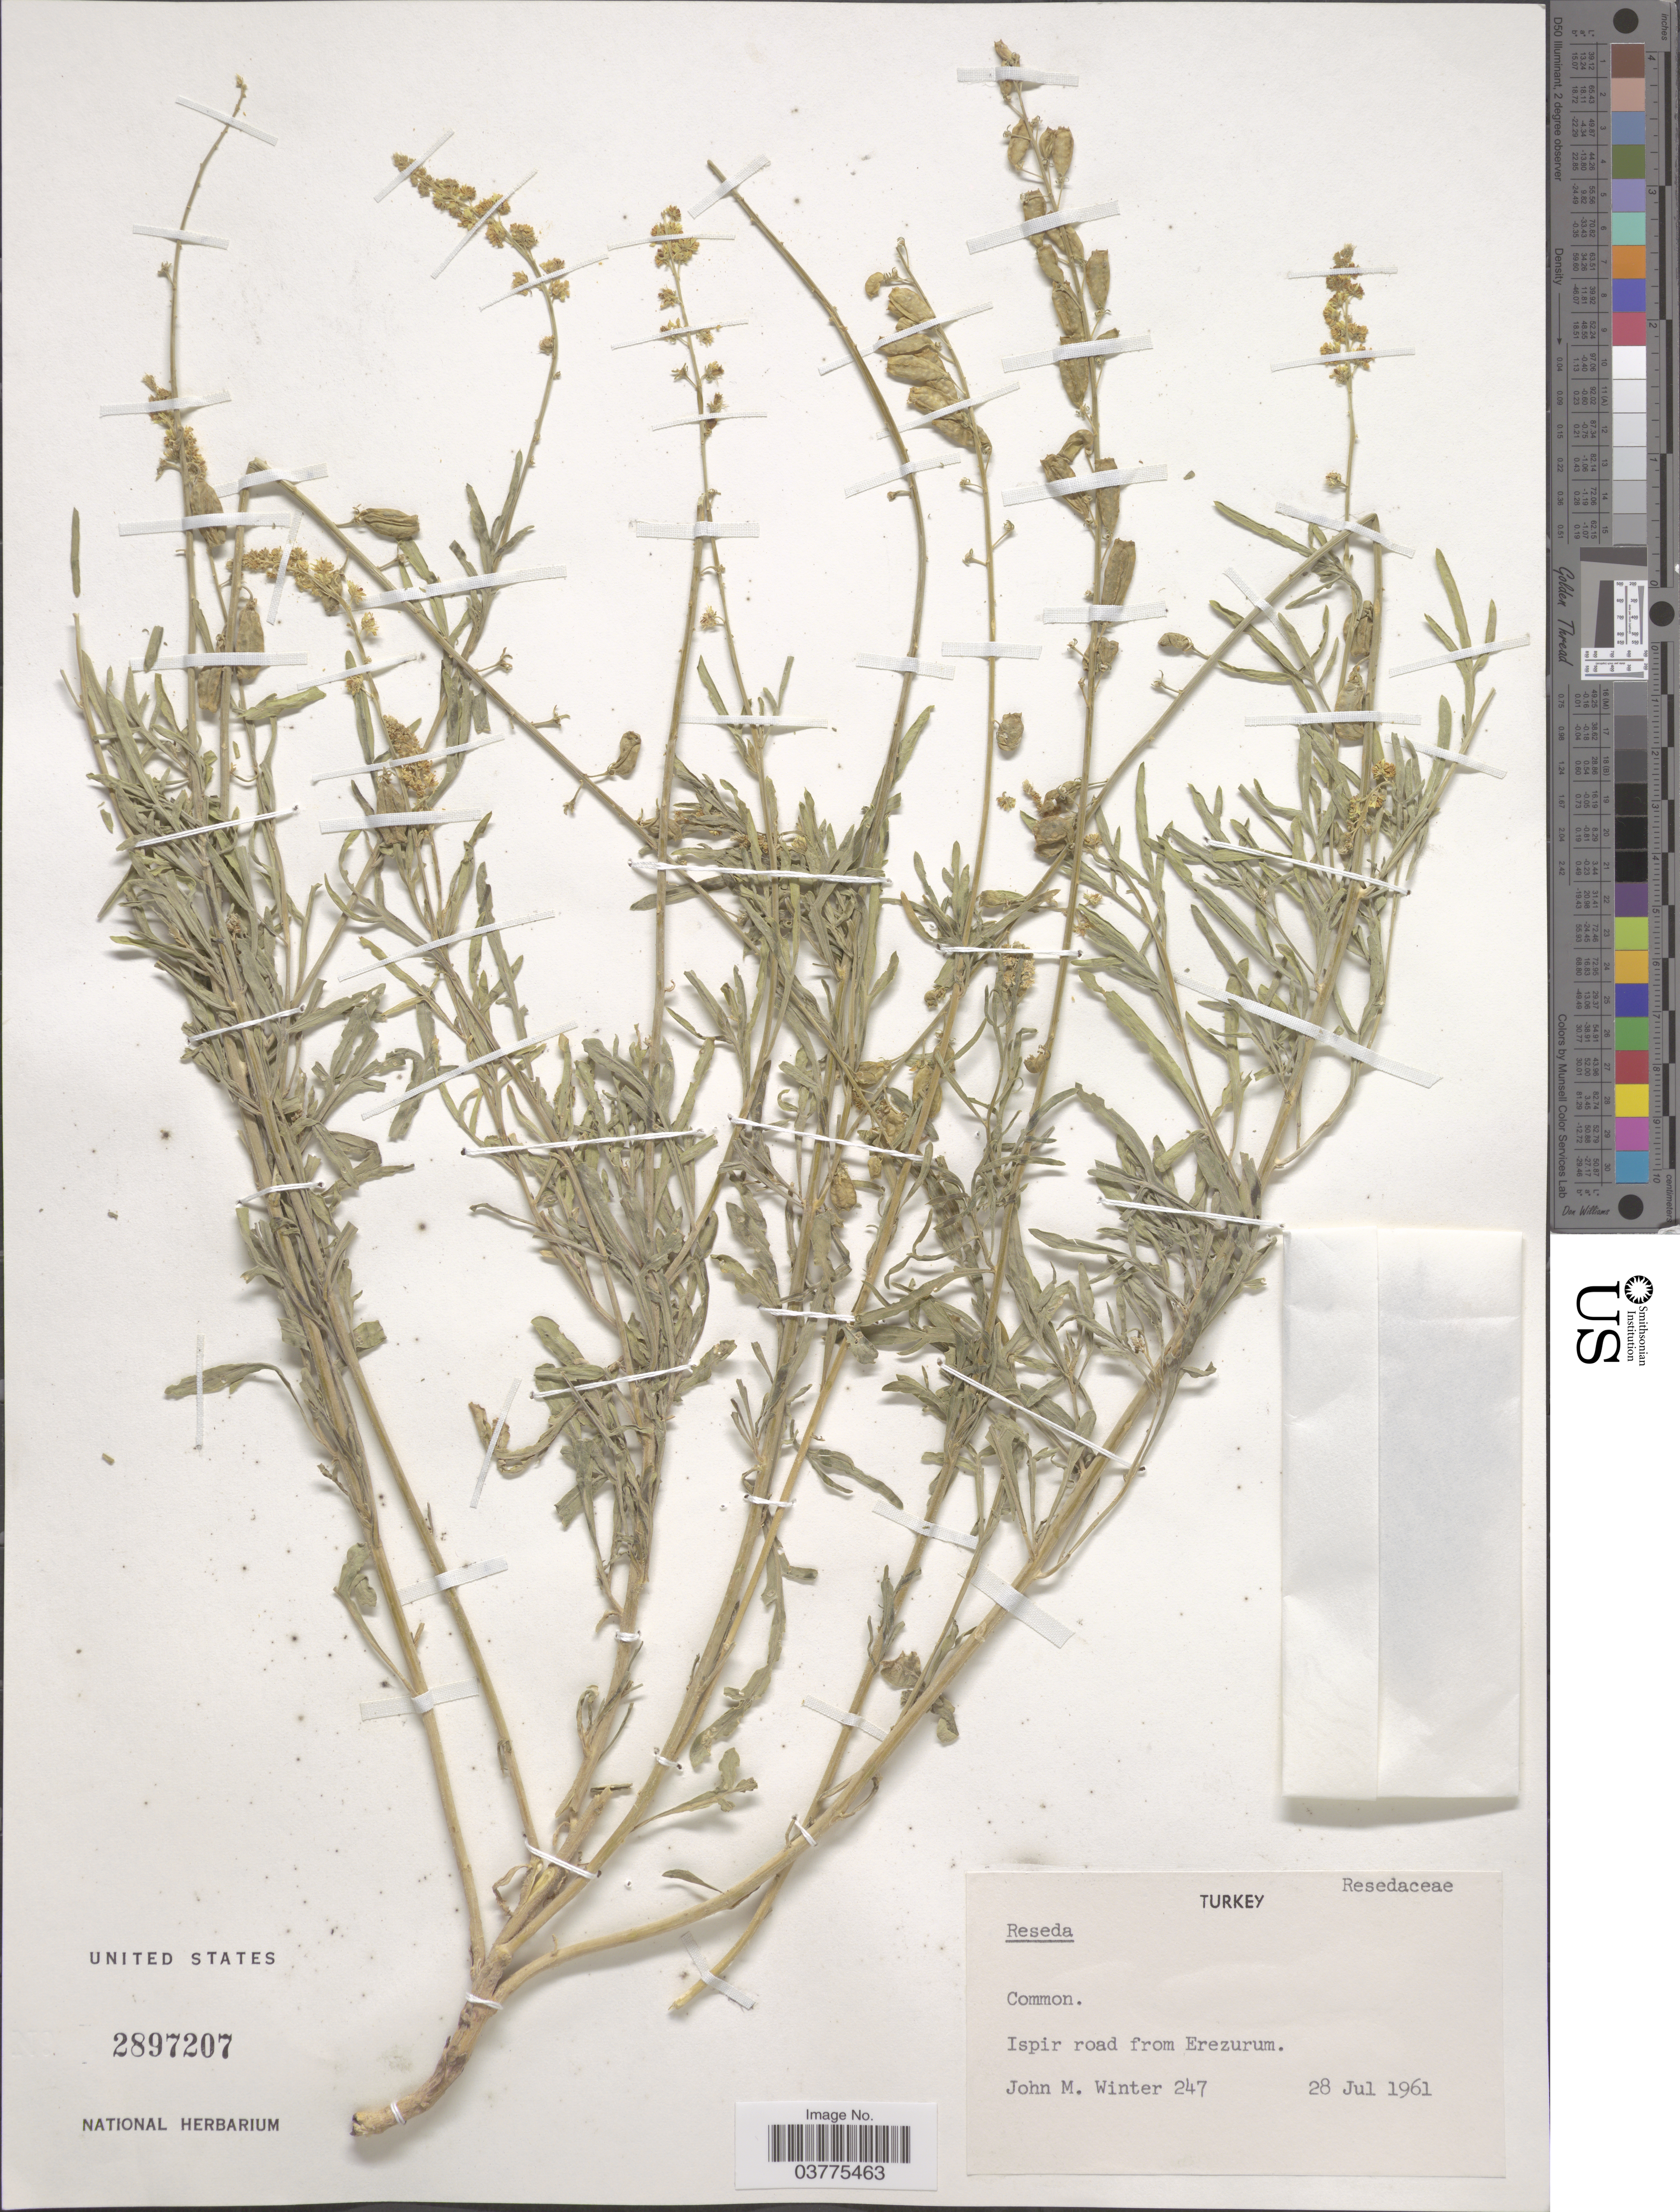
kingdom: Plantae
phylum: Tracheophyta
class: Magnoliopsida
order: Brassicales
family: Resedaceae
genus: Reseda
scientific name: Reseda sp.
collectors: J. M. Winter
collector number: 247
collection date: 1961-07-28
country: Turkey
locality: Ispir road from Erezurum.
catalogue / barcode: US 2897207